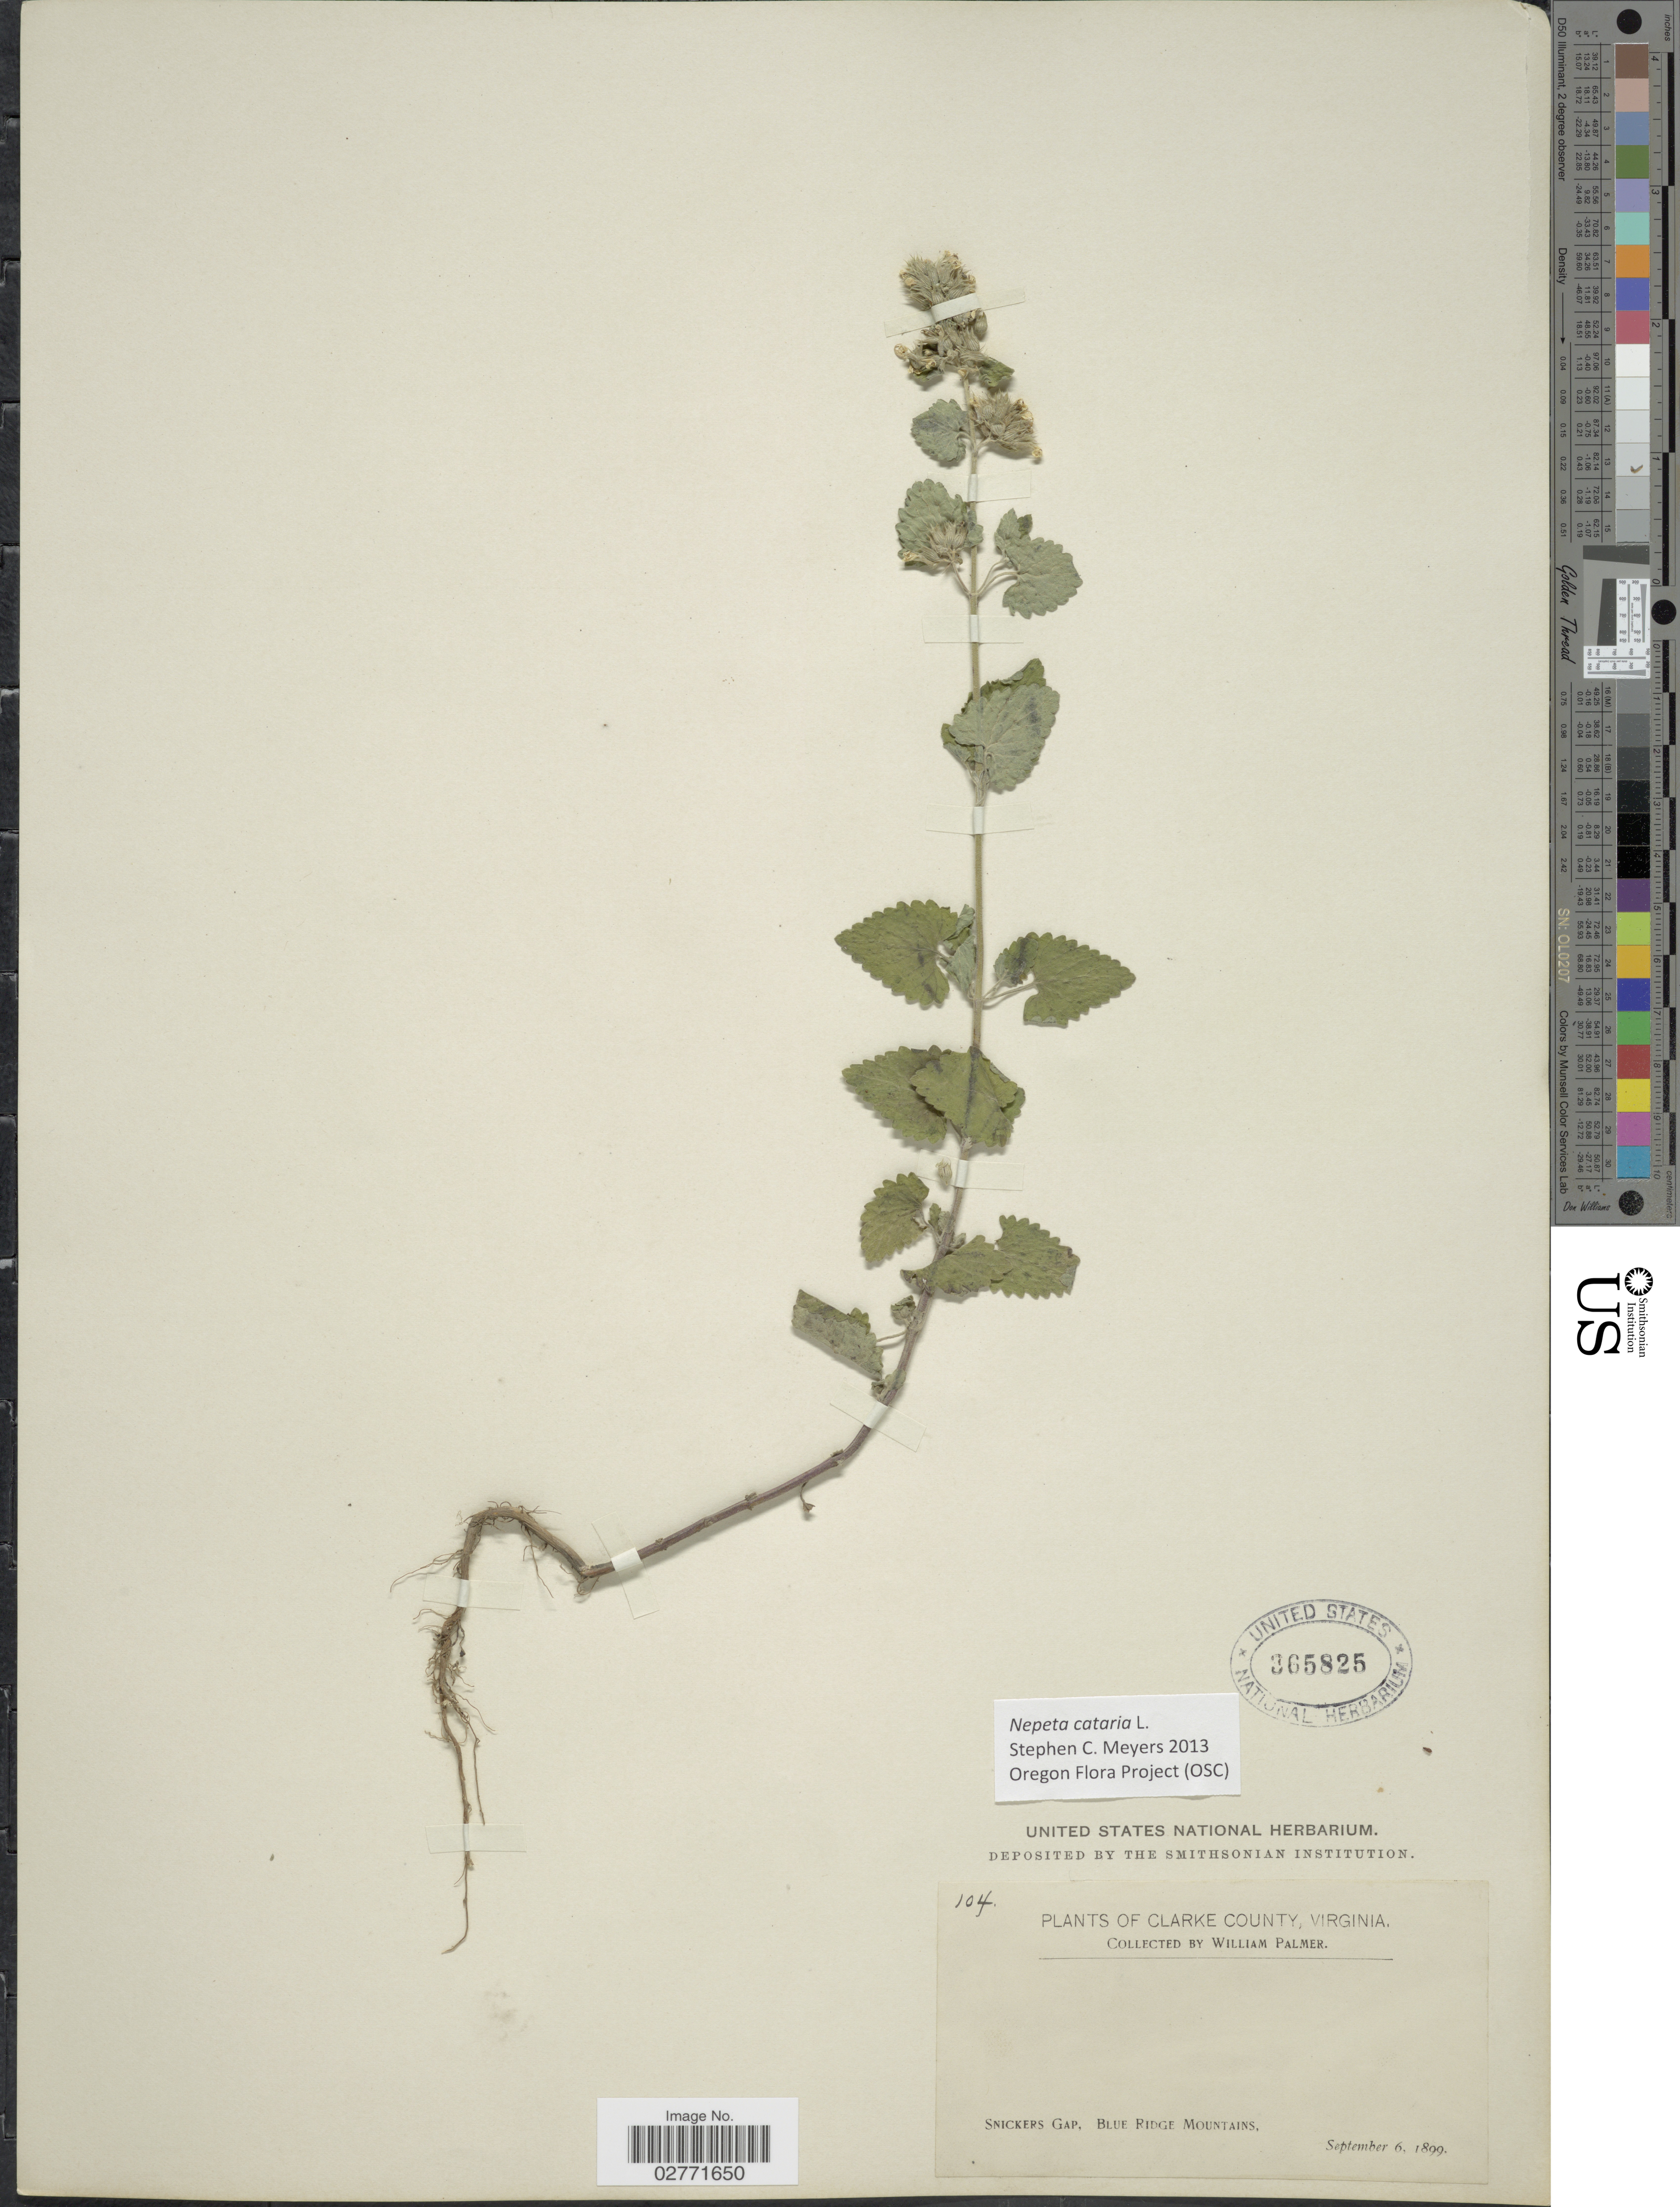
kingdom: Plantae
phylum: Tracheophyta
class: Magnoliopsida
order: Lamiales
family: Lamiaceae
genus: Nepeta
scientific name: Nepeta cataria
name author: L.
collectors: W. Palmer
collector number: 104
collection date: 1899-09-06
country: United States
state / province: Virginia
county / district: Clarke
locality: Clarke County, Snickers Gap, Blue Ridge Mountains.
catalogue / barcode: US 365825